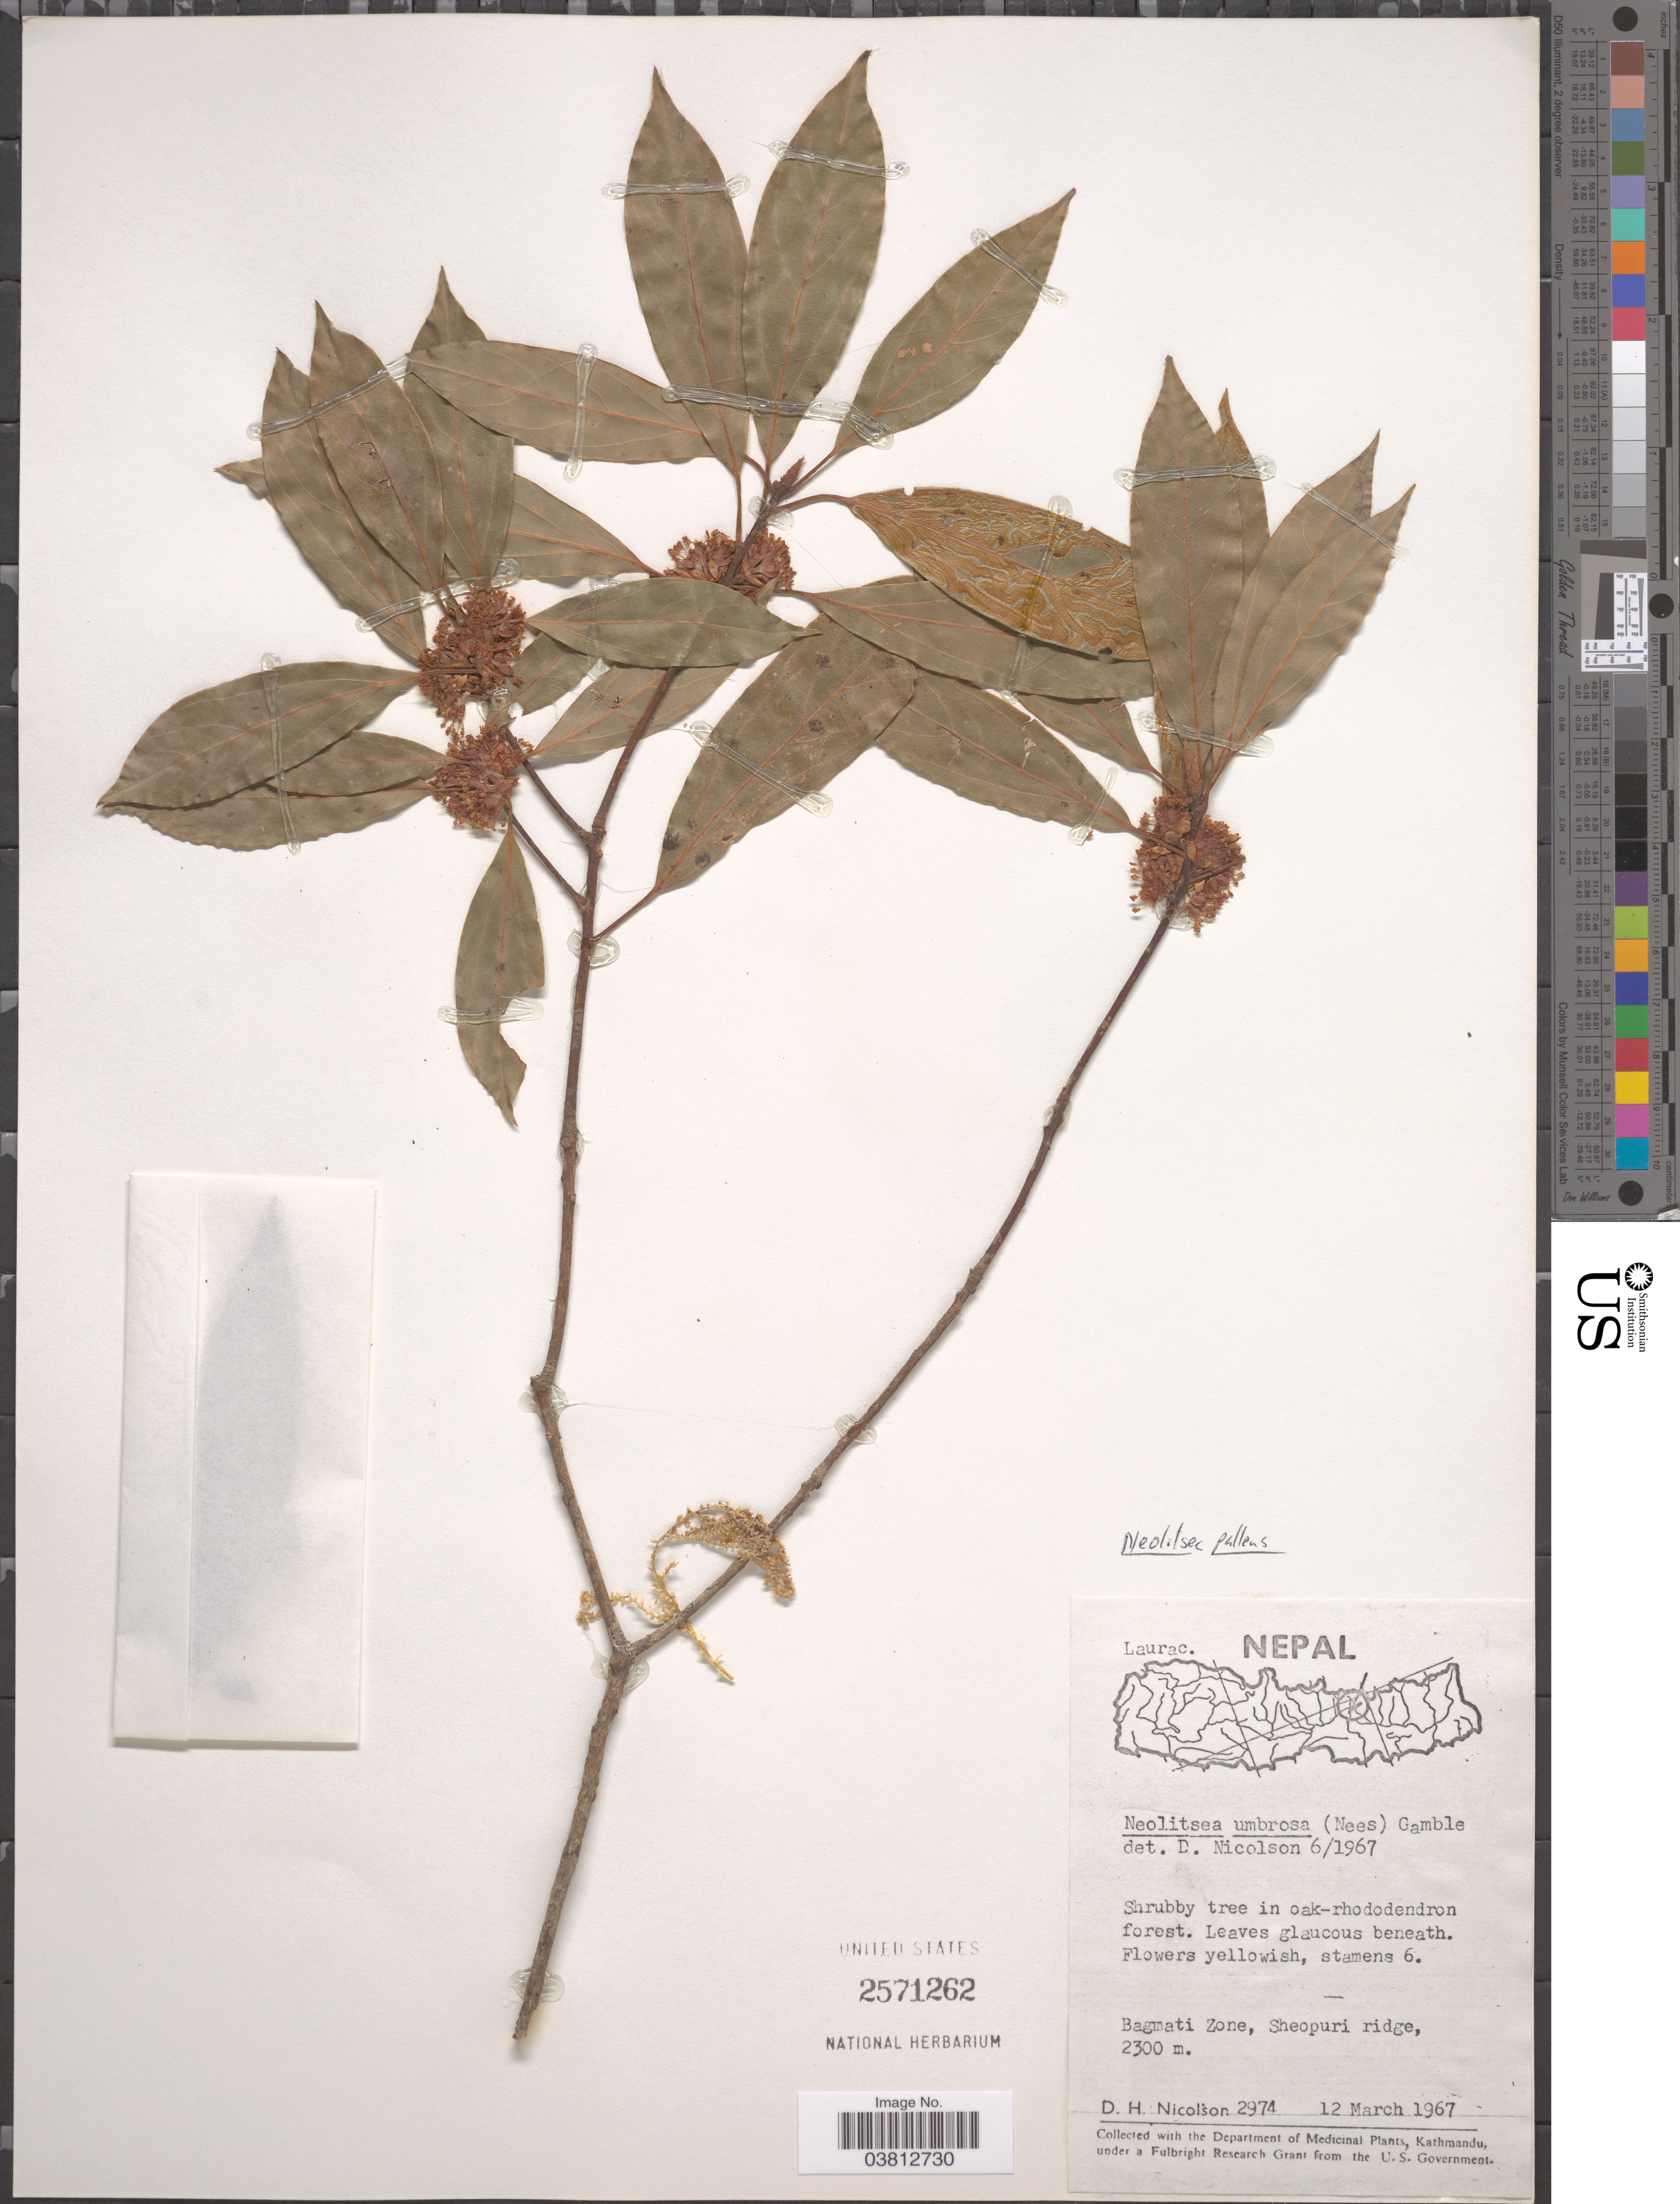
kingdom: Plantae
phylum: Tracheophyta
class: Magnoliopsida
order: Laurales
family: Lauraceae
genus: Neolitsea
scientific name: Neolitsea pallens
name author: (D. Don) Momiy. & H. Hara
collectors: D. H. Nicolson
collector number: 2974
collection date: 1967-03-12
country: Nepal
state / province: Bagmati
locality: Bagmati Zone, Sheopuri ridge.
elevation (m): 2300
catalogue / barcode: US 2571262